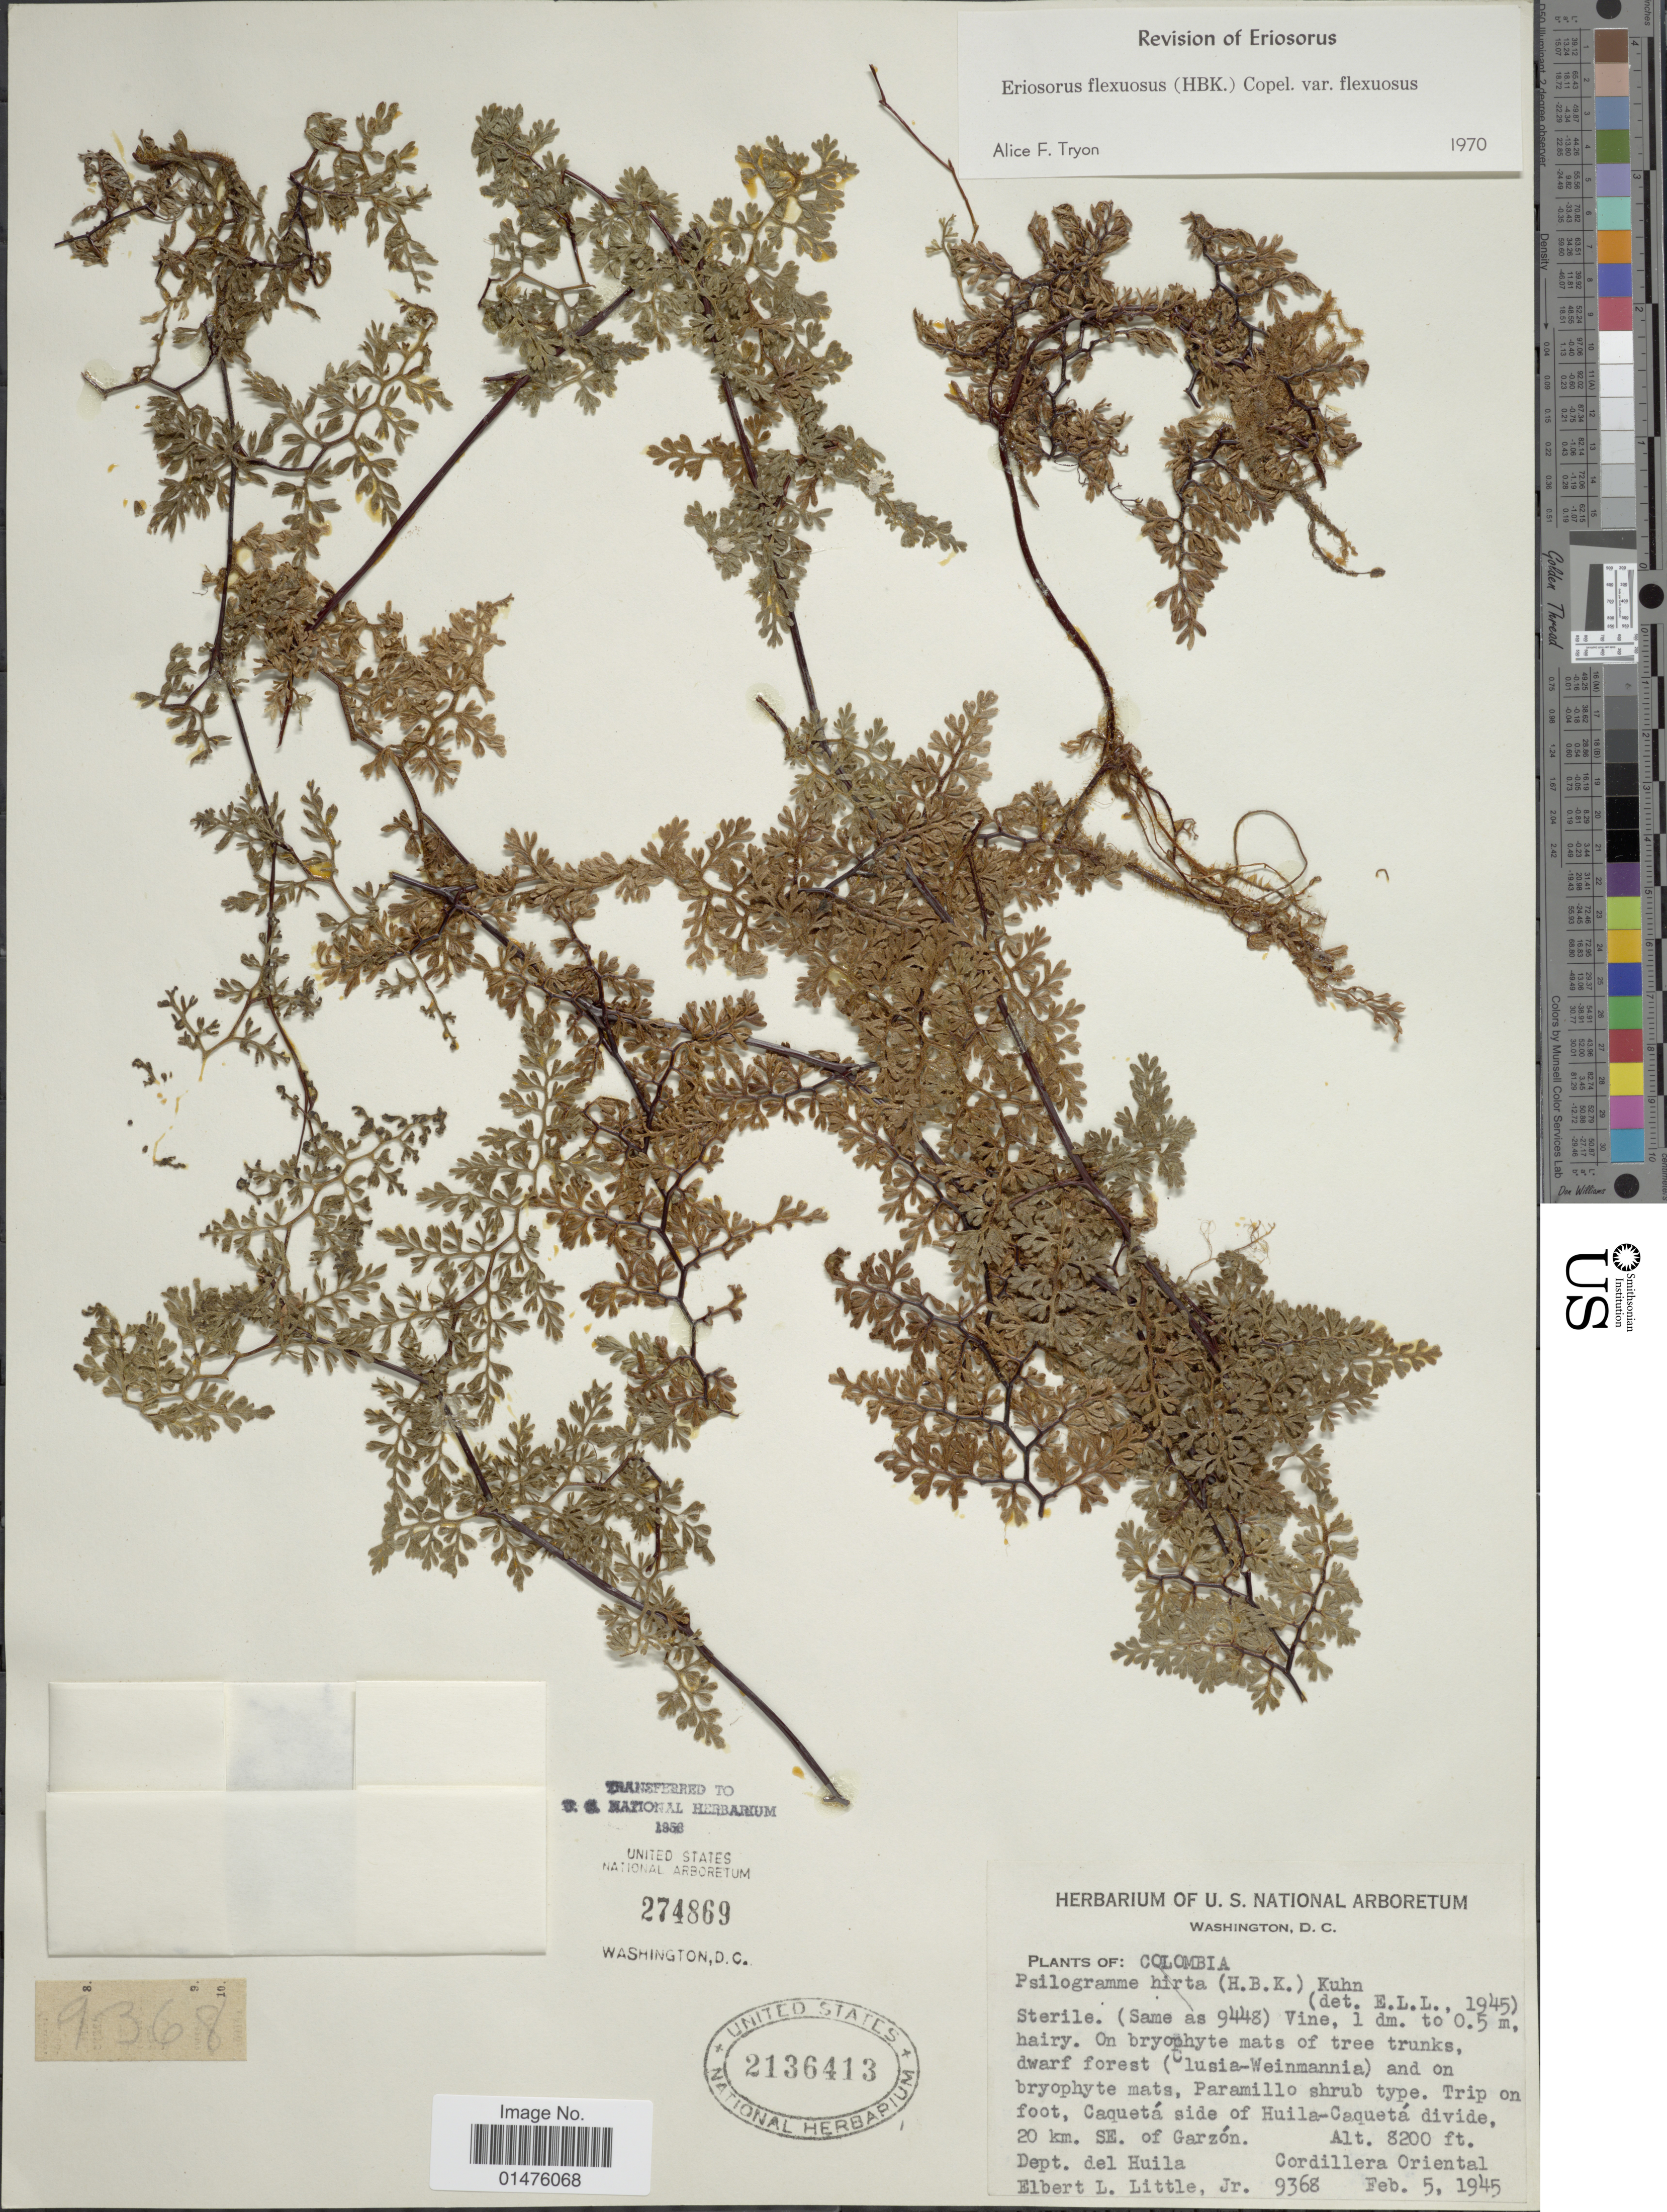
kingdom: Plantae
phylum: Tracheophyta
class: Polypodiopsida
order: Polypodiales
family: Pteridaceae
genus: Jamesonia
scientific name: Jamesonia flexuosa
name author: (Humb. & Bonpl.) Christenh.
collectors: E. L. Little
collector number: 9368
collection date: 1945-02-05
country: Colombia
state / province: Huila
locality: Caquetá side of Huila-Caquetá divide, 20 km SE of Garzón,Dept. del Huila, Cordillera Oriental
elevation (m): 2499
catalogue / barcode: US 2136413